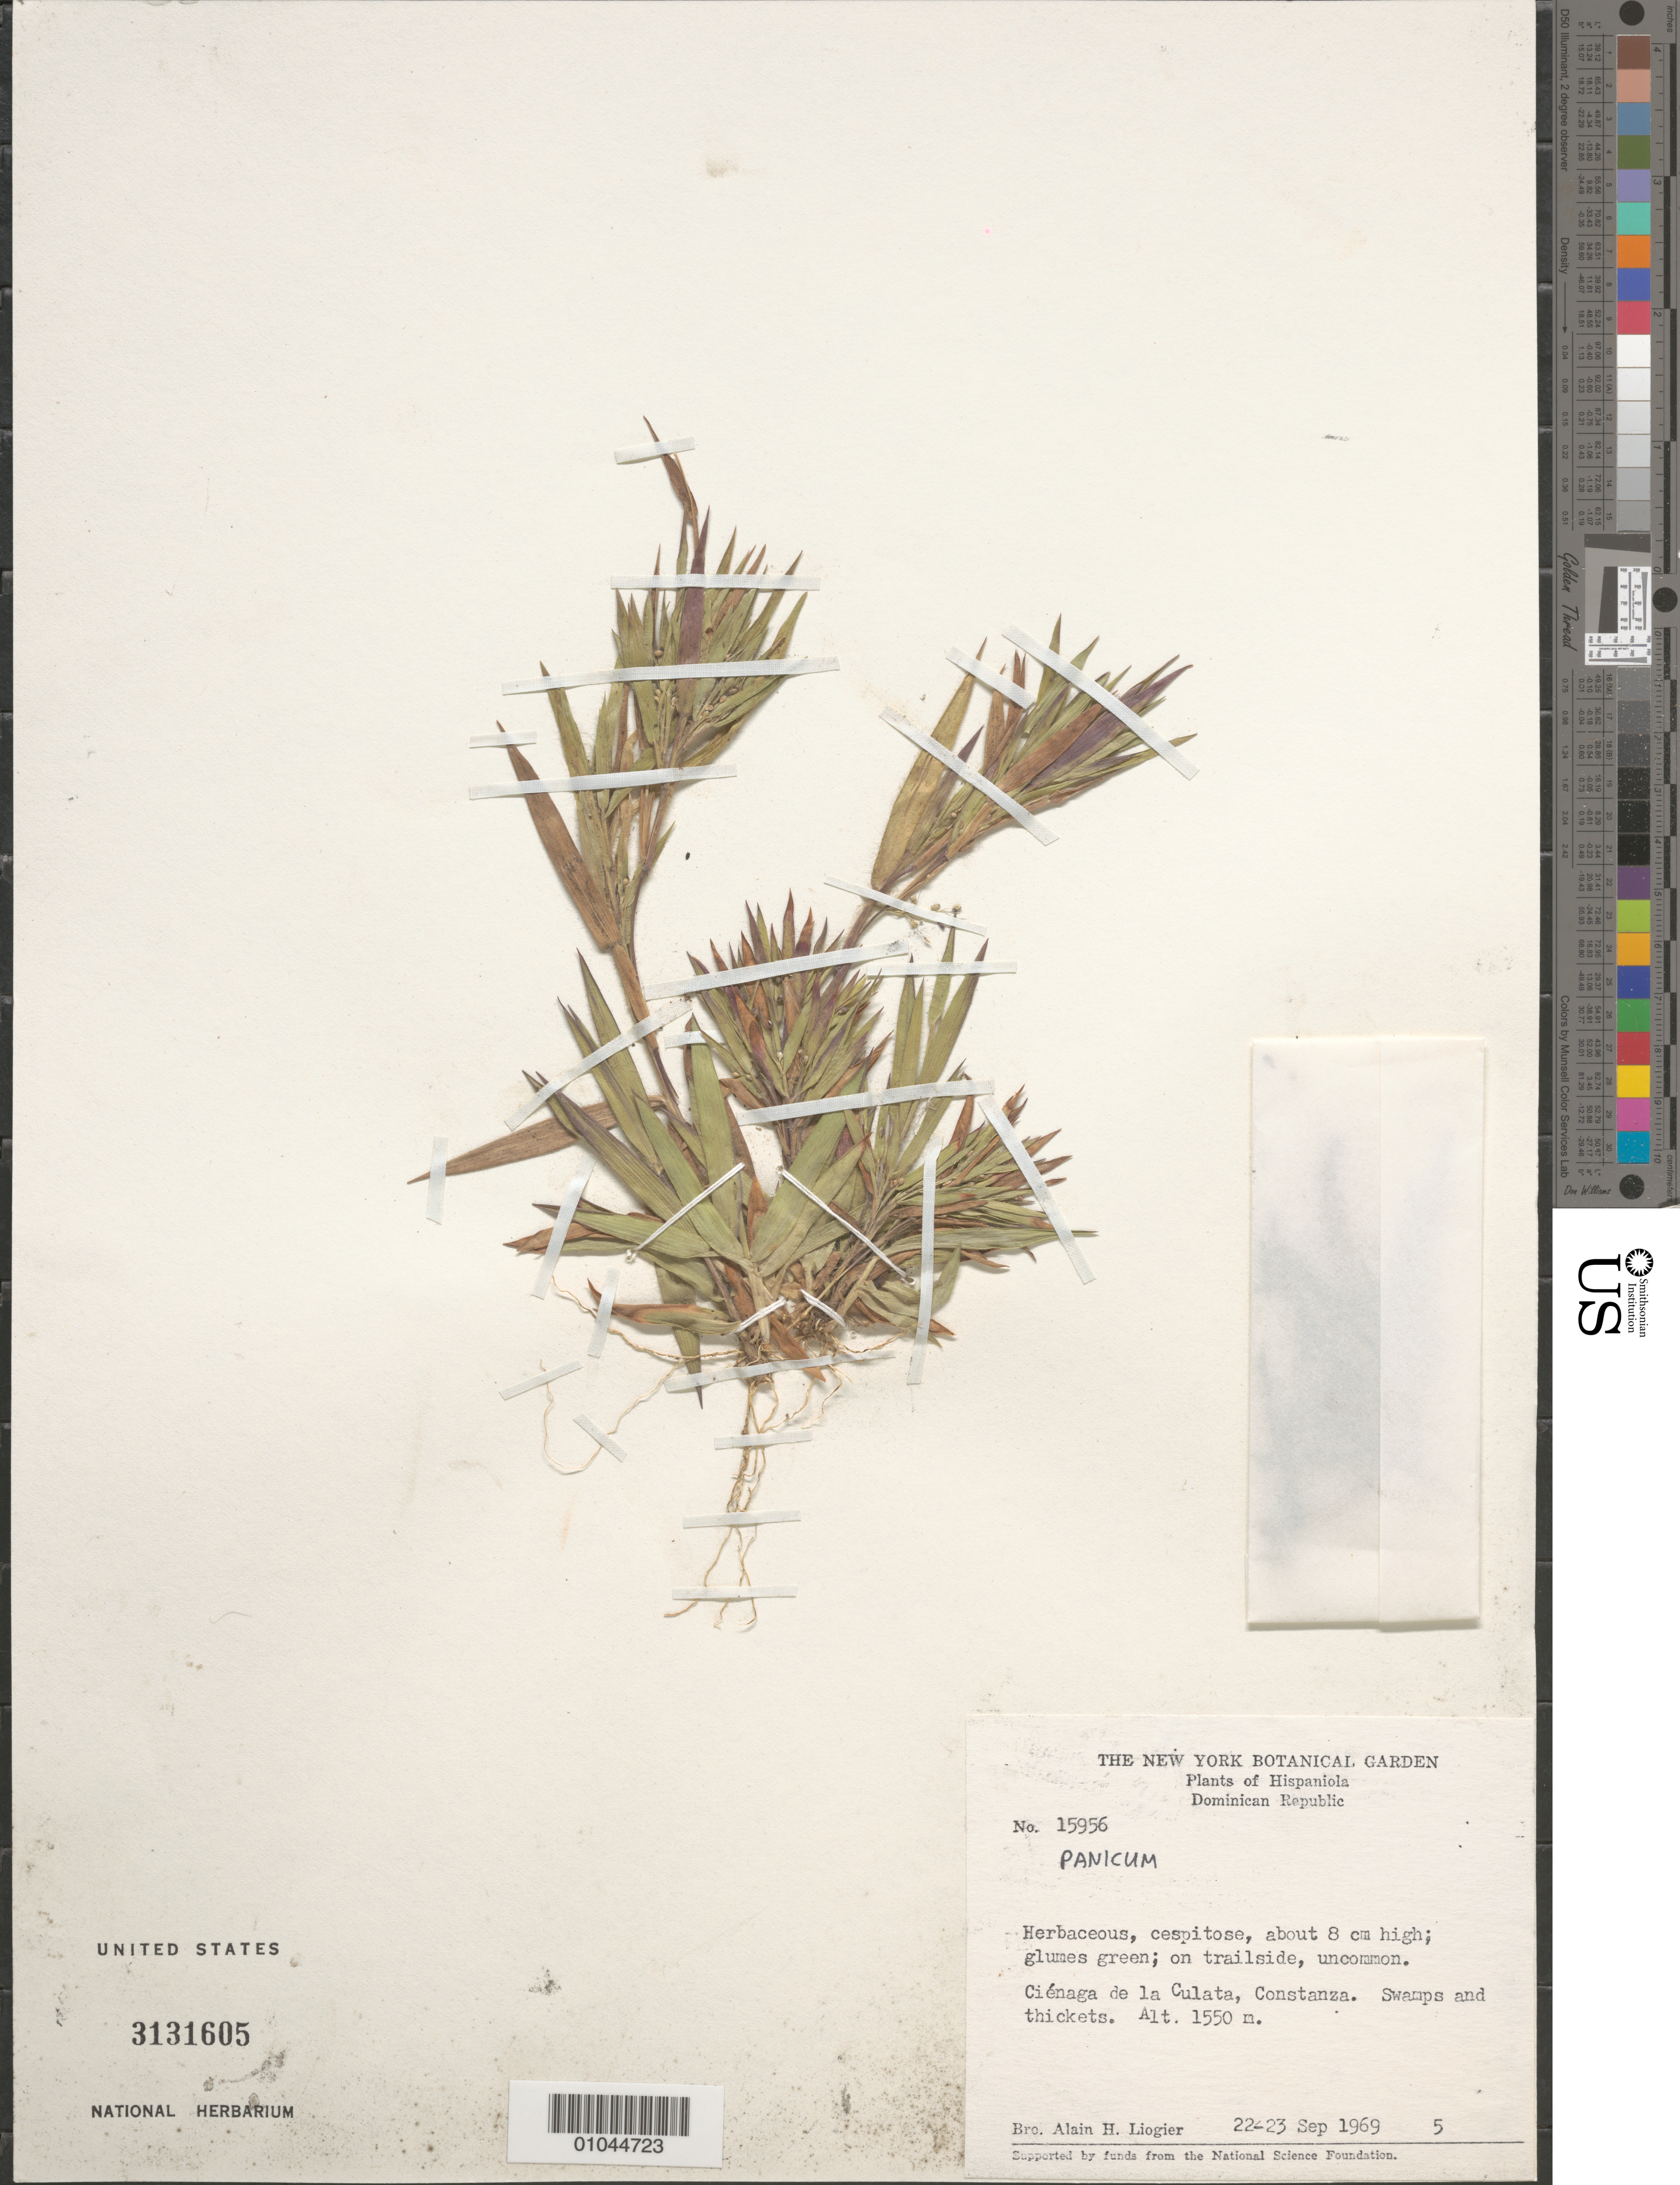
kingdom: Plantae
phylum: Tracheophyta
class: Liliopsida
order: Poales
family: Poaceae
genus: Panicum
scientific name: Panicum sp.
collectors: A. H. Liogier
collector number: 15956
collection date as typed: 22 Sep 1969 to 23 Sep 1969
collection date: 1969-09-22/1969-09-23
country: Dominican Republic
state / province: La Vega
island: Hispaniola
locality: Cienaga de la Culata, Constanza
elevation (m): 1550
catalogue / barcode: US 1044723